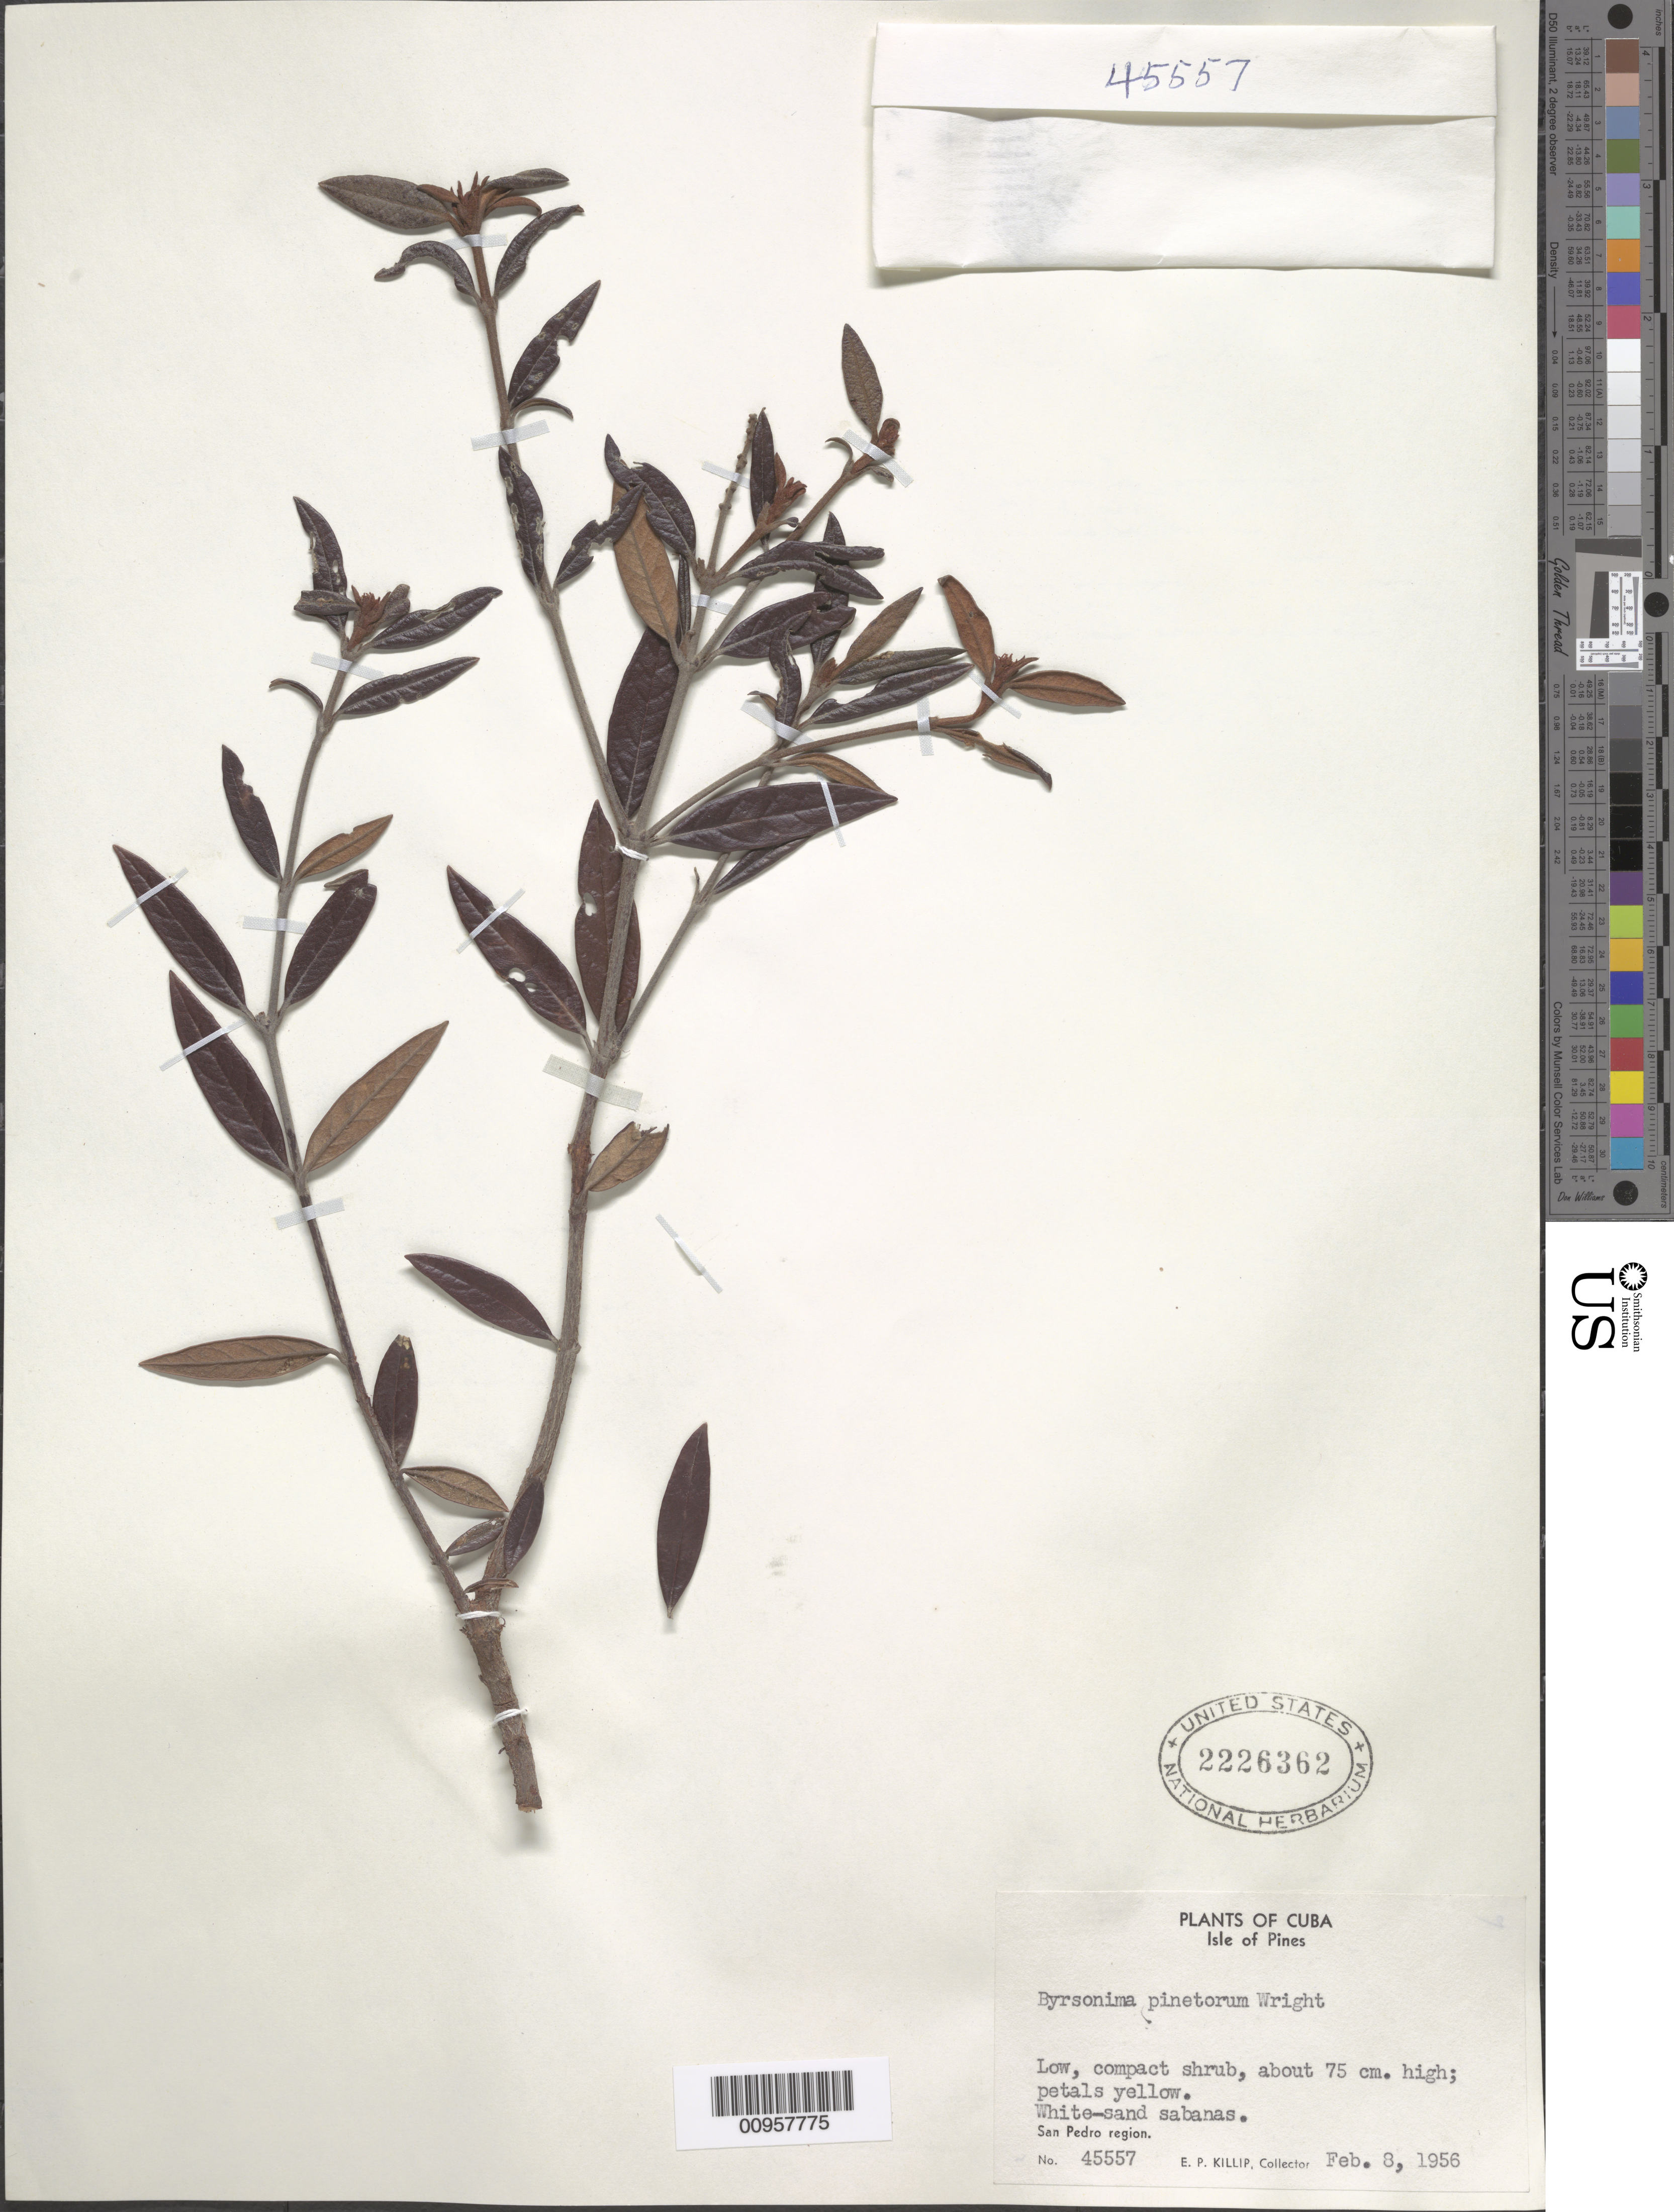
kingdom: Plantae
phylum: Tracheophyta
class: Magnoliopsida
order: Malpighiales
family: Malpighiaceae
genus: Byrsonima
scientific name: Byrsonima pinetorum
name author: C. Wright in Griseb.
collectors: E. P. Killip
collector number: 45557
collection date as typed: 08 Feb 1956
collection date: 1956-02-08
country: Cuba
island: Isla de la Juventud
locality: San Pedro Region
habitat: White-sand sabanas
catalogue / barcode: US 2226362